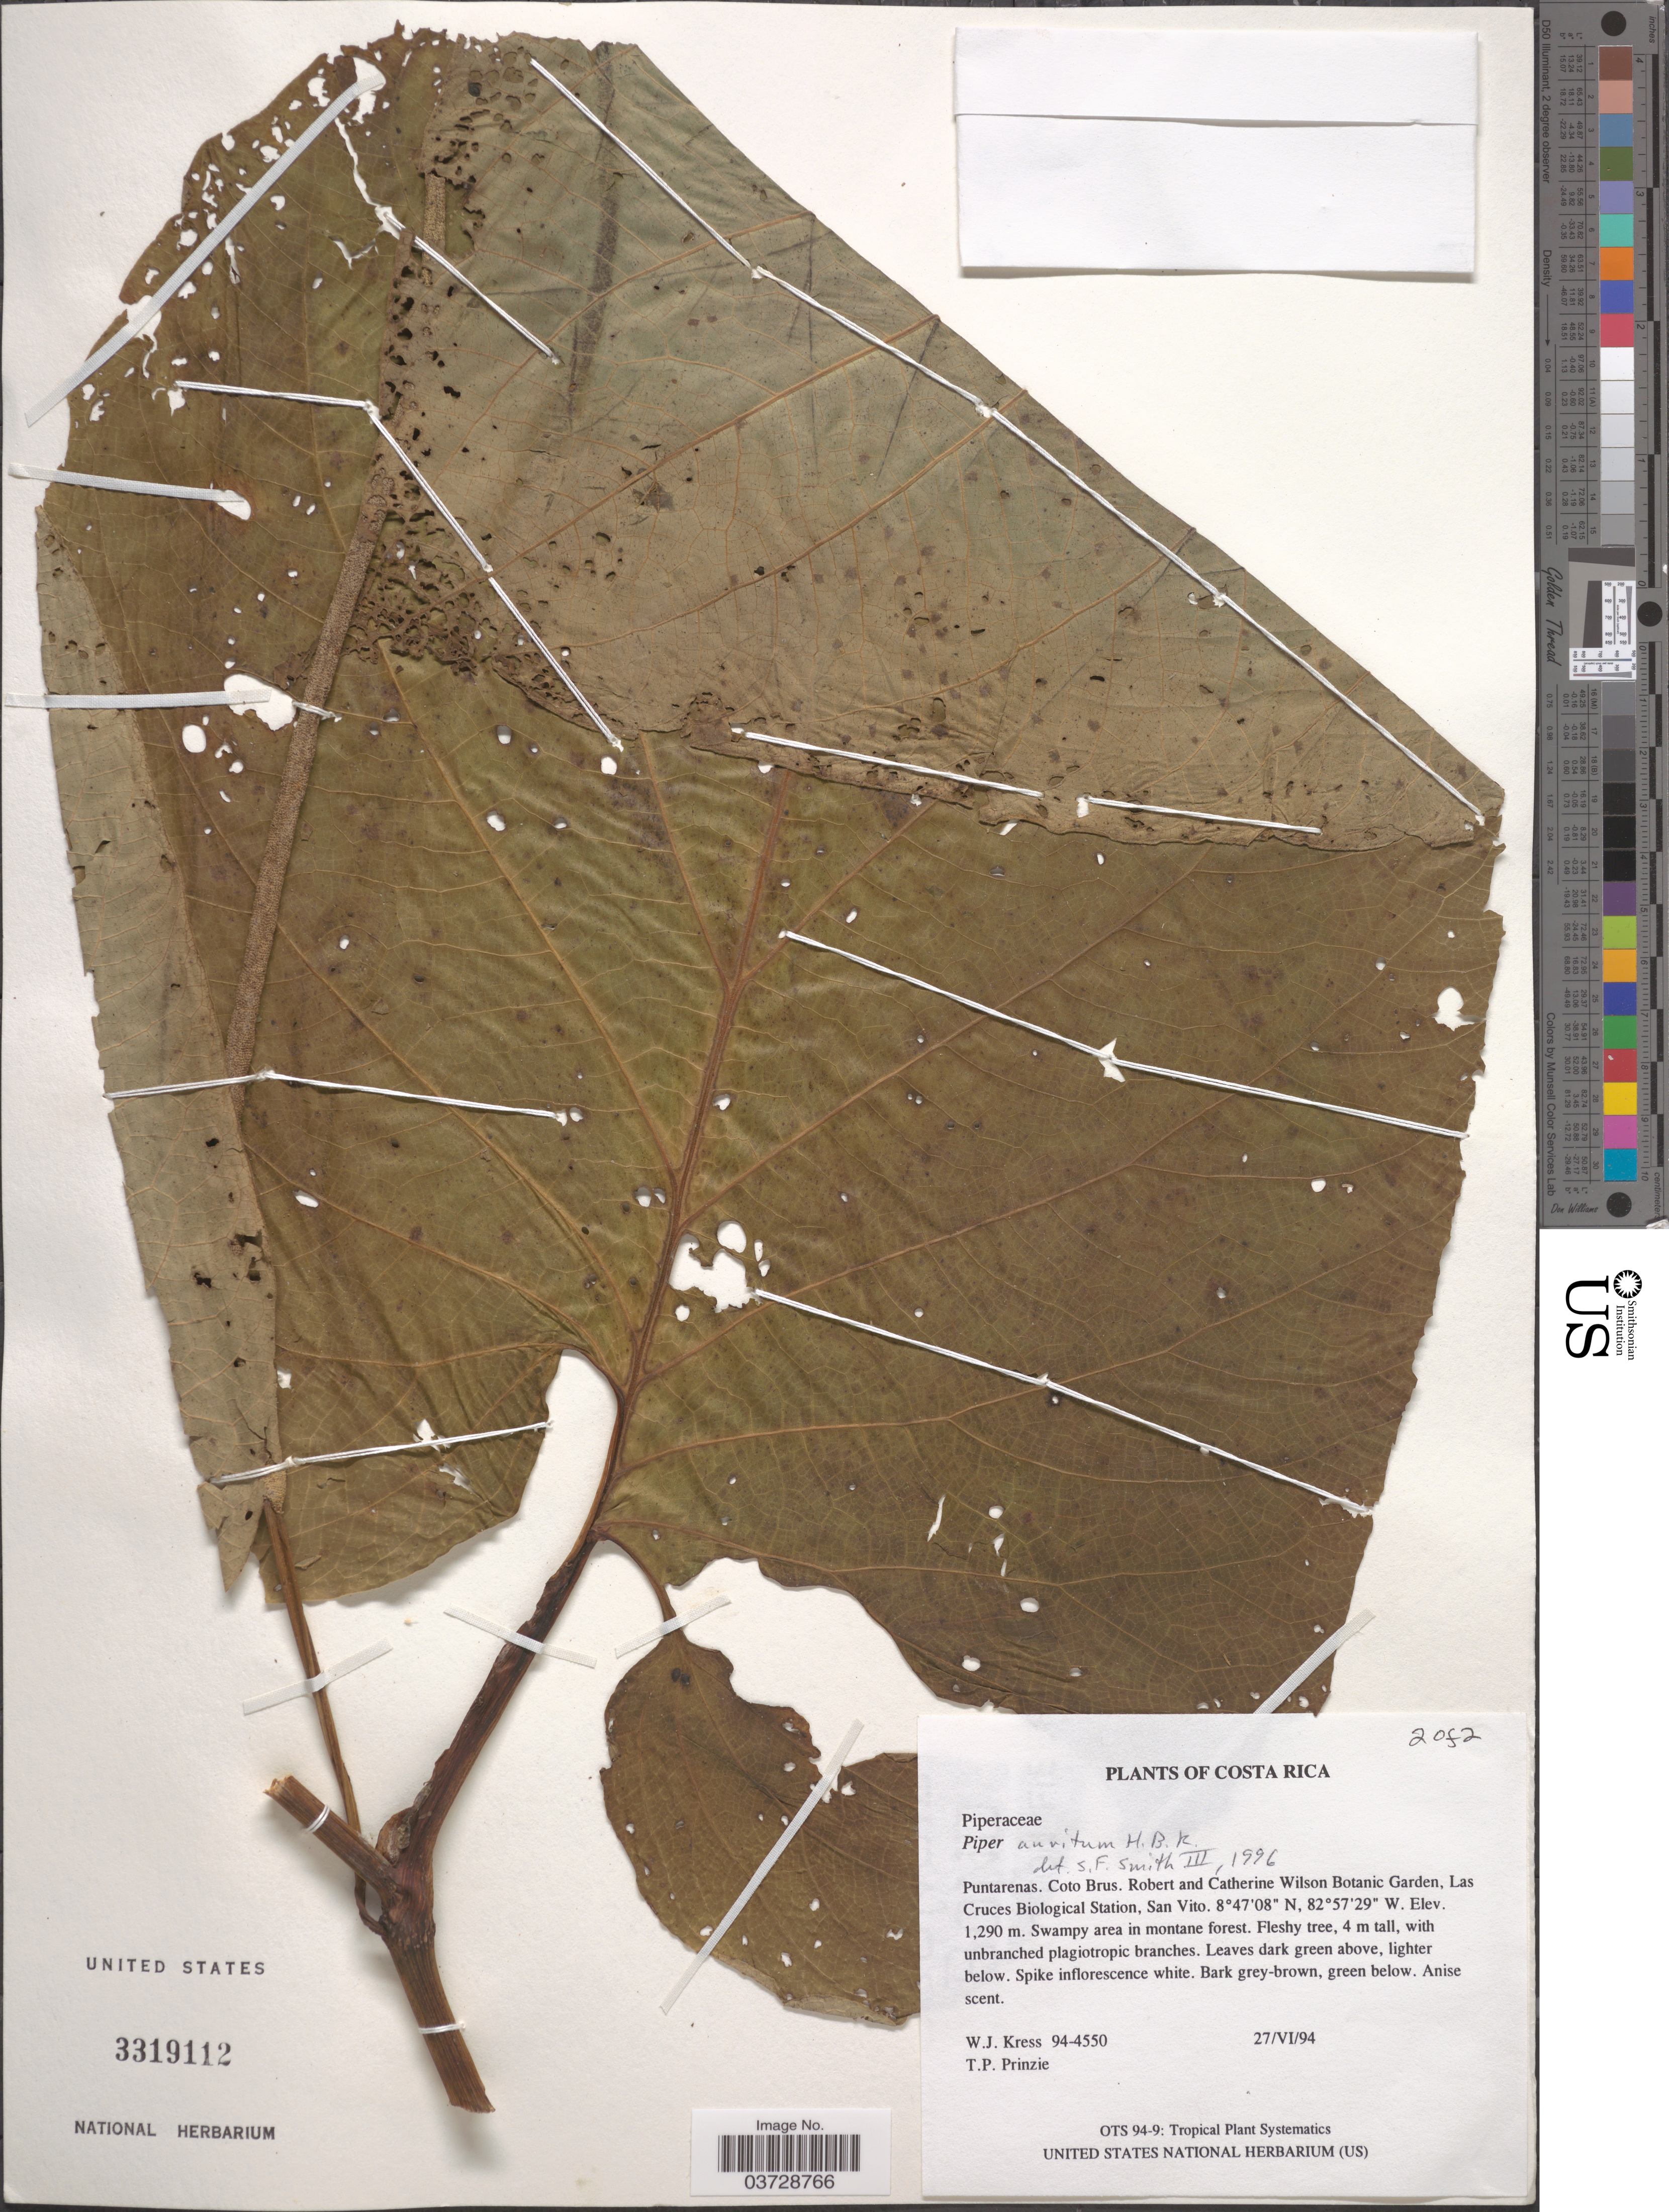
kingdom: Plantae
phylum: Tracheophyta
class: Magnoliopsida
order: Piperales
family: Piperaceae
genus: Piper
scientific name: Piper auritum var. amplifolium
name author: C. DC.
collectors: W. J. Kress & T. Prinzie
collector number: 94-4550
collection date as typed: Transcribed d/m/y: 27/6/94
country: Costa Rica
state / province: Puntarenas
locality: Coto Brus. Robert and Catherine Wilson Botanic Garden, Las Cruces Biological Station, San Vito.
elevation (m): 1290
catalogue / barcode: US 3319112